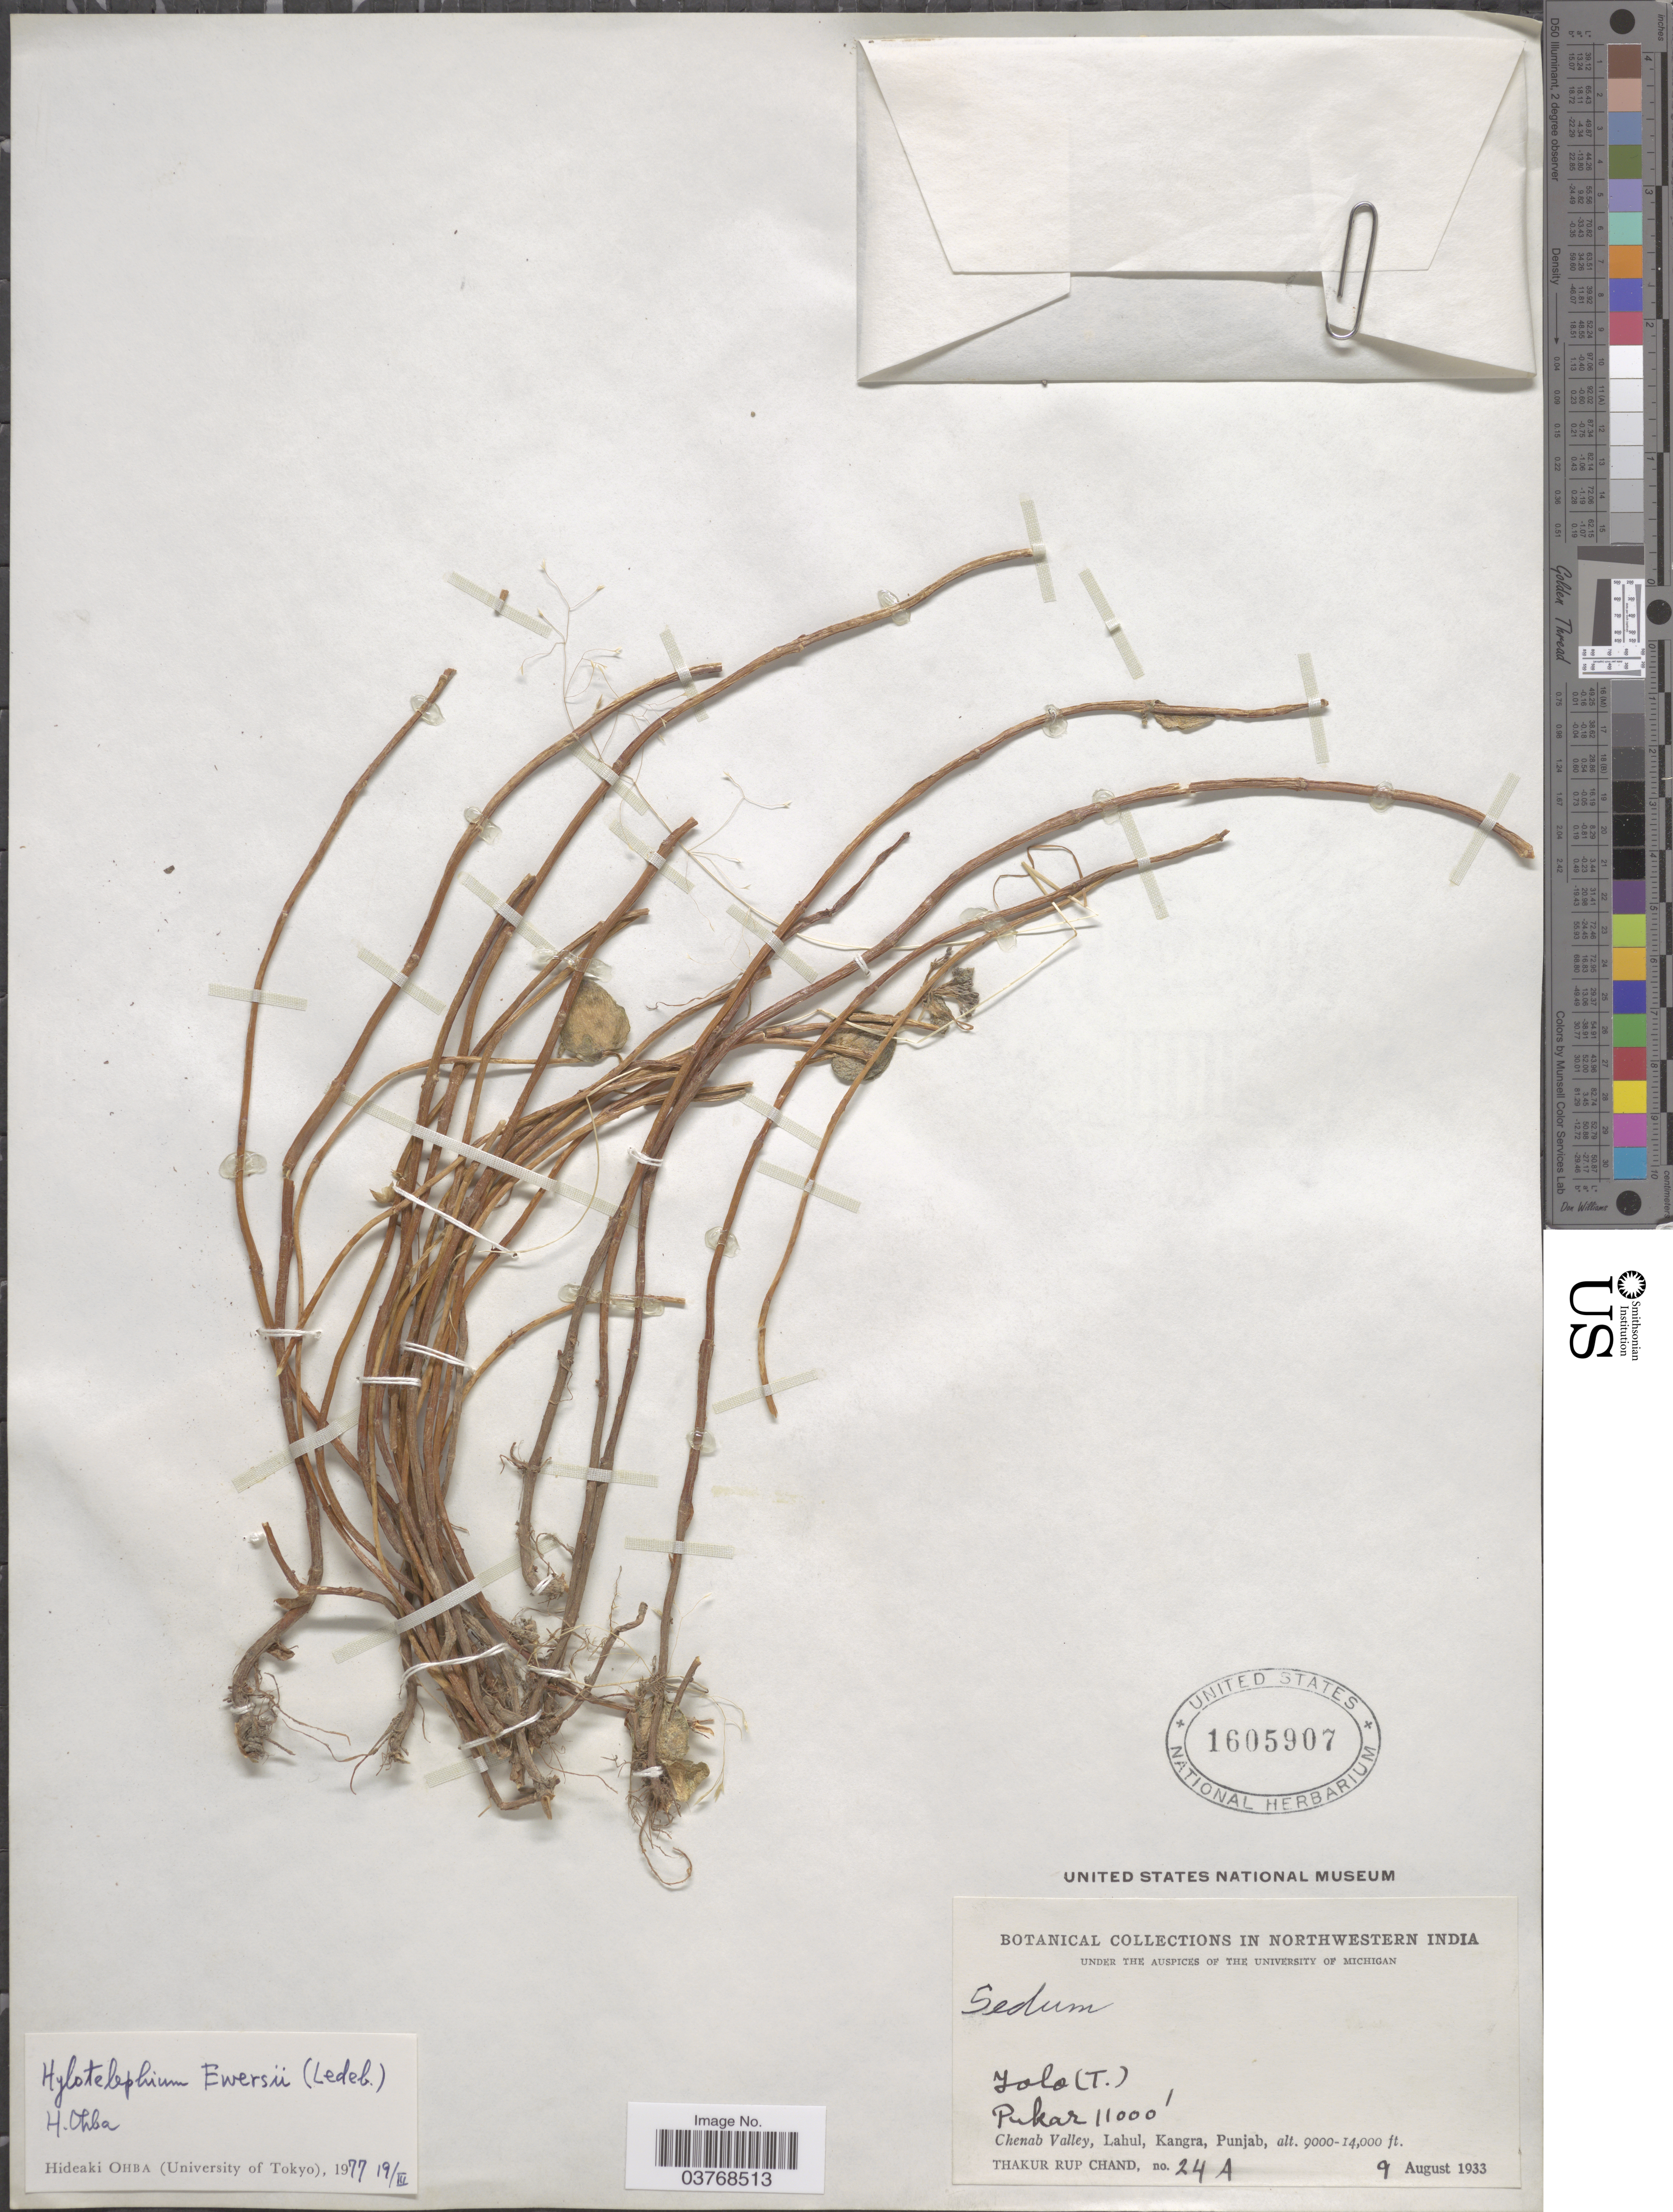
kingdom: Plantae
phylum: Tracheophyta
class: Magnoliopsida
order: Saxifragales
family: Crassulaceae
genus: Sedum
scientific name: Sedum sp.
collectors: T. R. Chand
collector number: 24A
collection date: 1933-08-09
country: India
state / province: Punjab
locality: Northwestern India. Jolo [interpreted] (T.) [unsure placement] Pukar. Chenab Valley, Lahul, Kangra.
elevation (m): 2743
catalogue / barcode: US 1605907